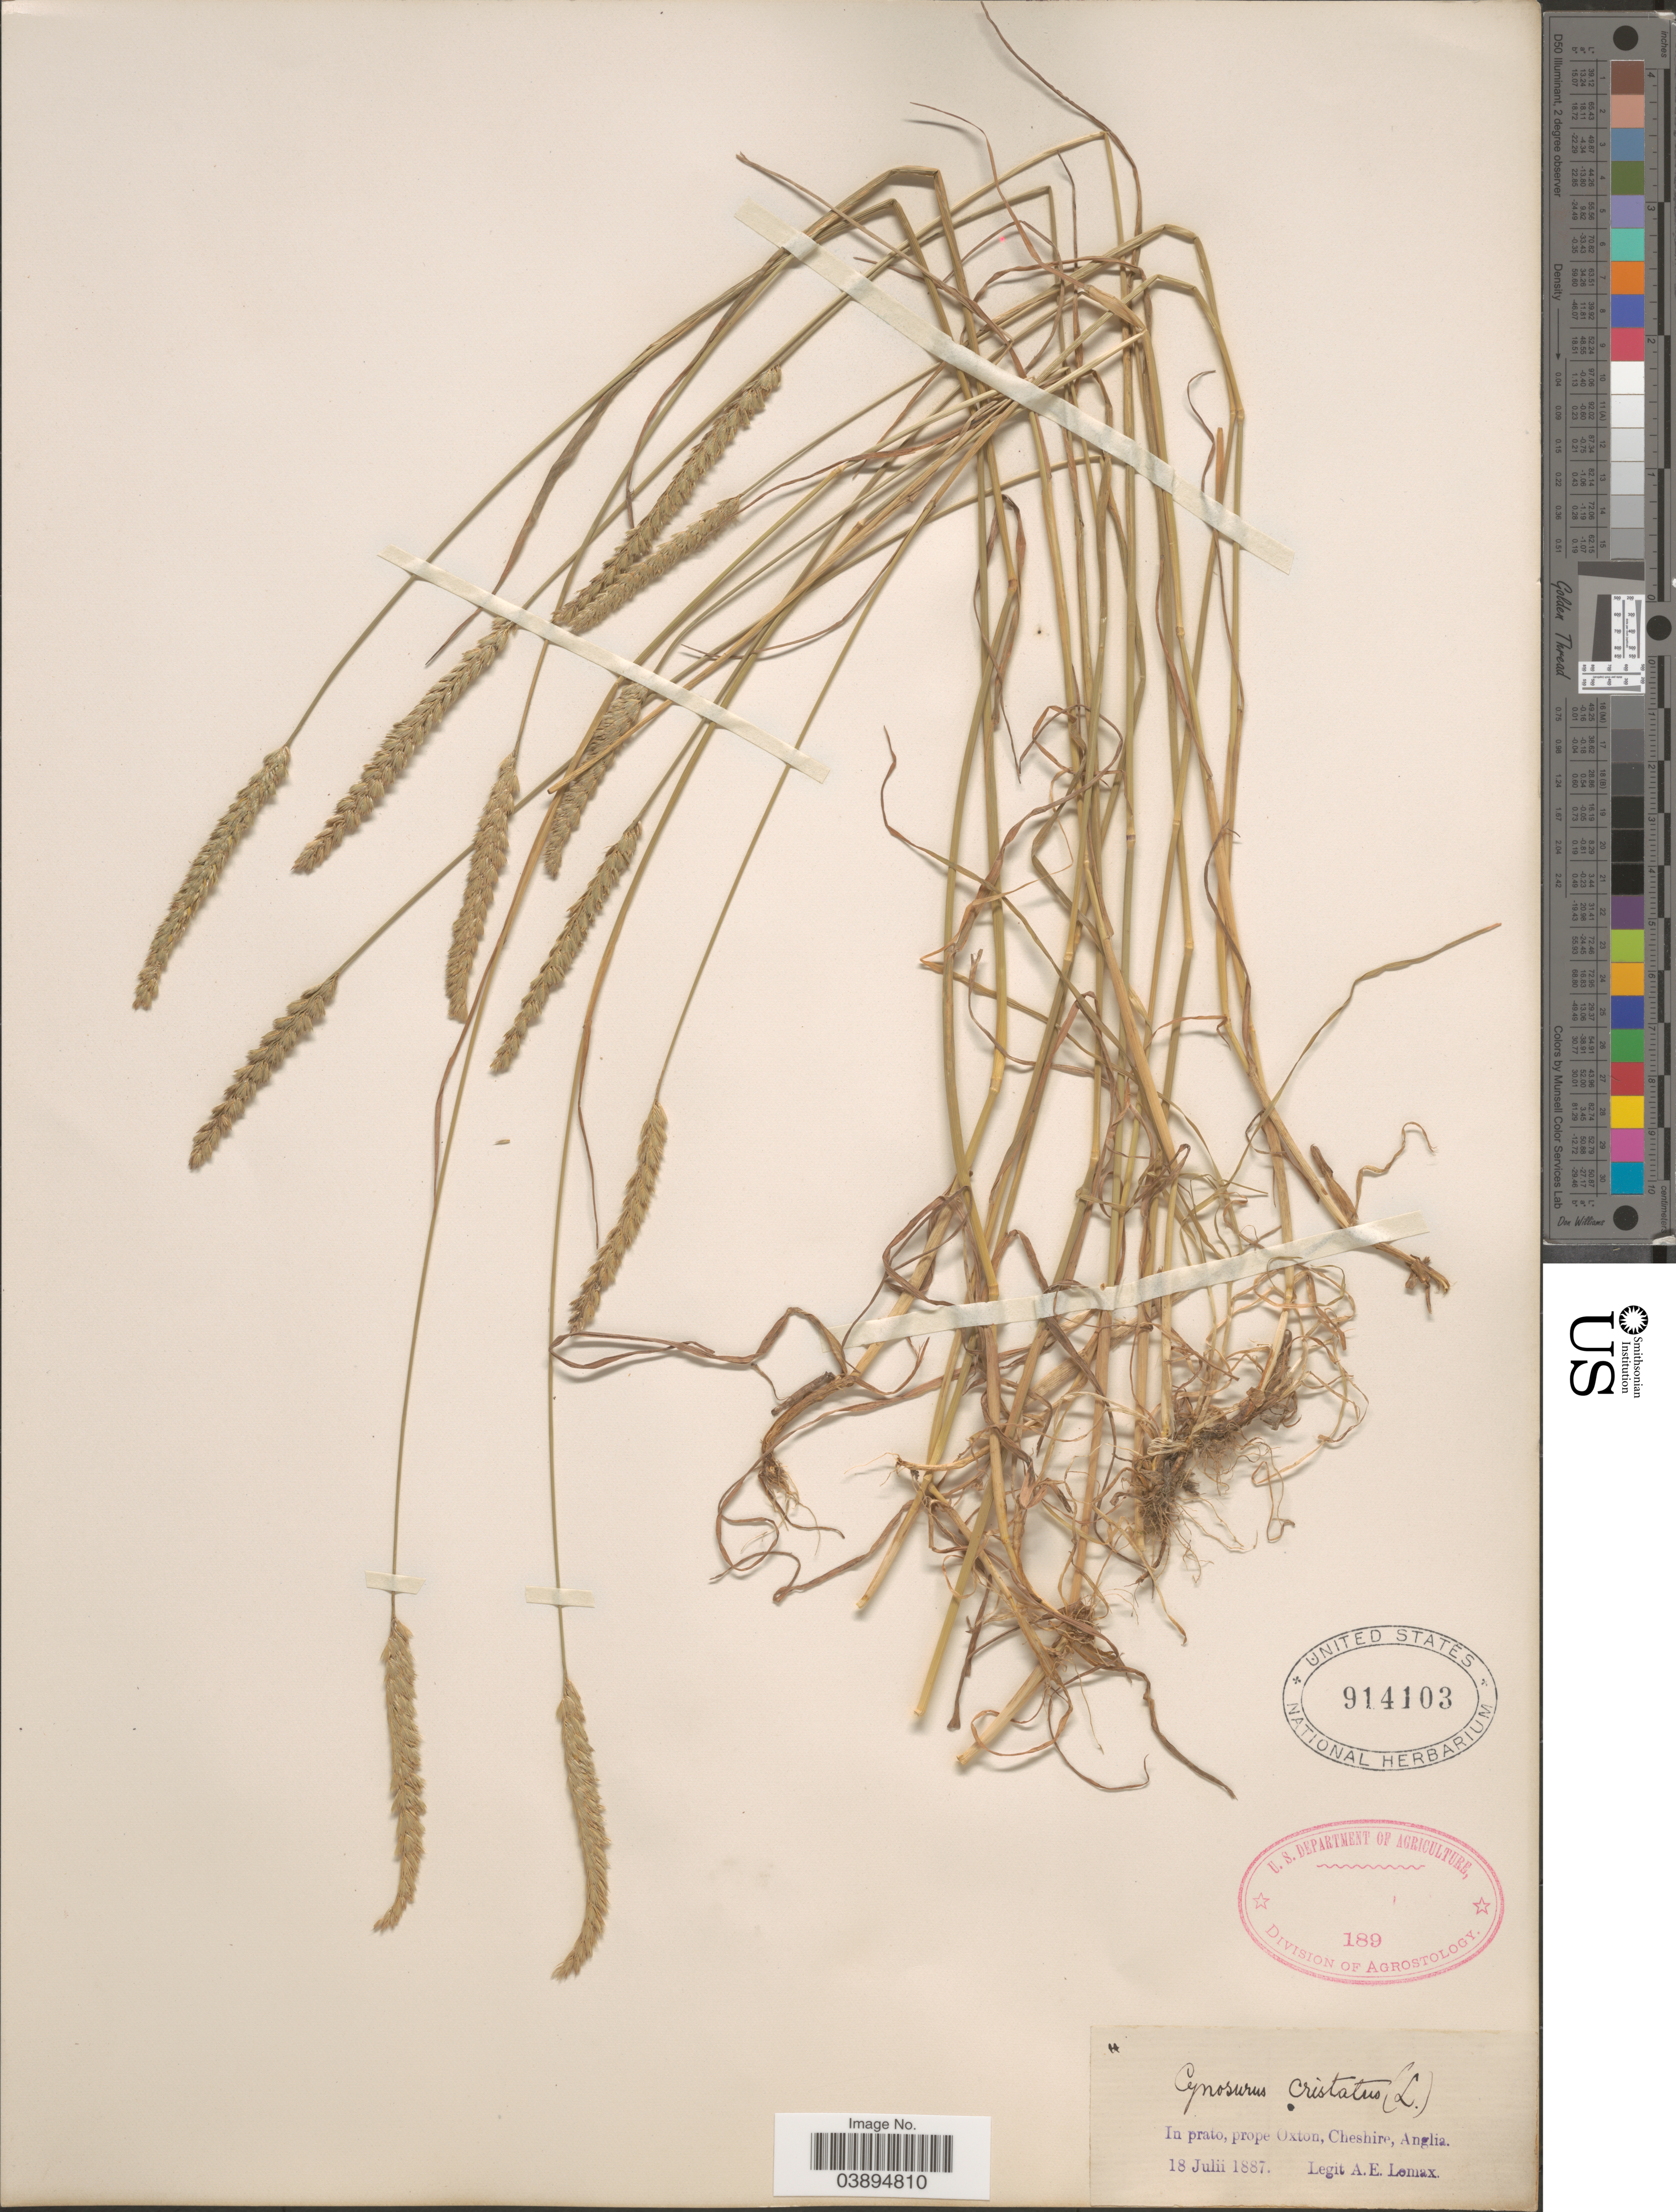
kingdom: Plantae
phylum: Tracheophyta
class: Liliopsida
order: Poales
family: Poaceae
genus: Cynosurus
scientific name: Cynosurus cristatus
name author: L.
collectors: A. Lomax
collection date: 1887-07-18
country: United Kingdom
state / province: England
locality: In prato, prope Oxton, Cheshire, Anglia.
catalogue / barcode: US 914103